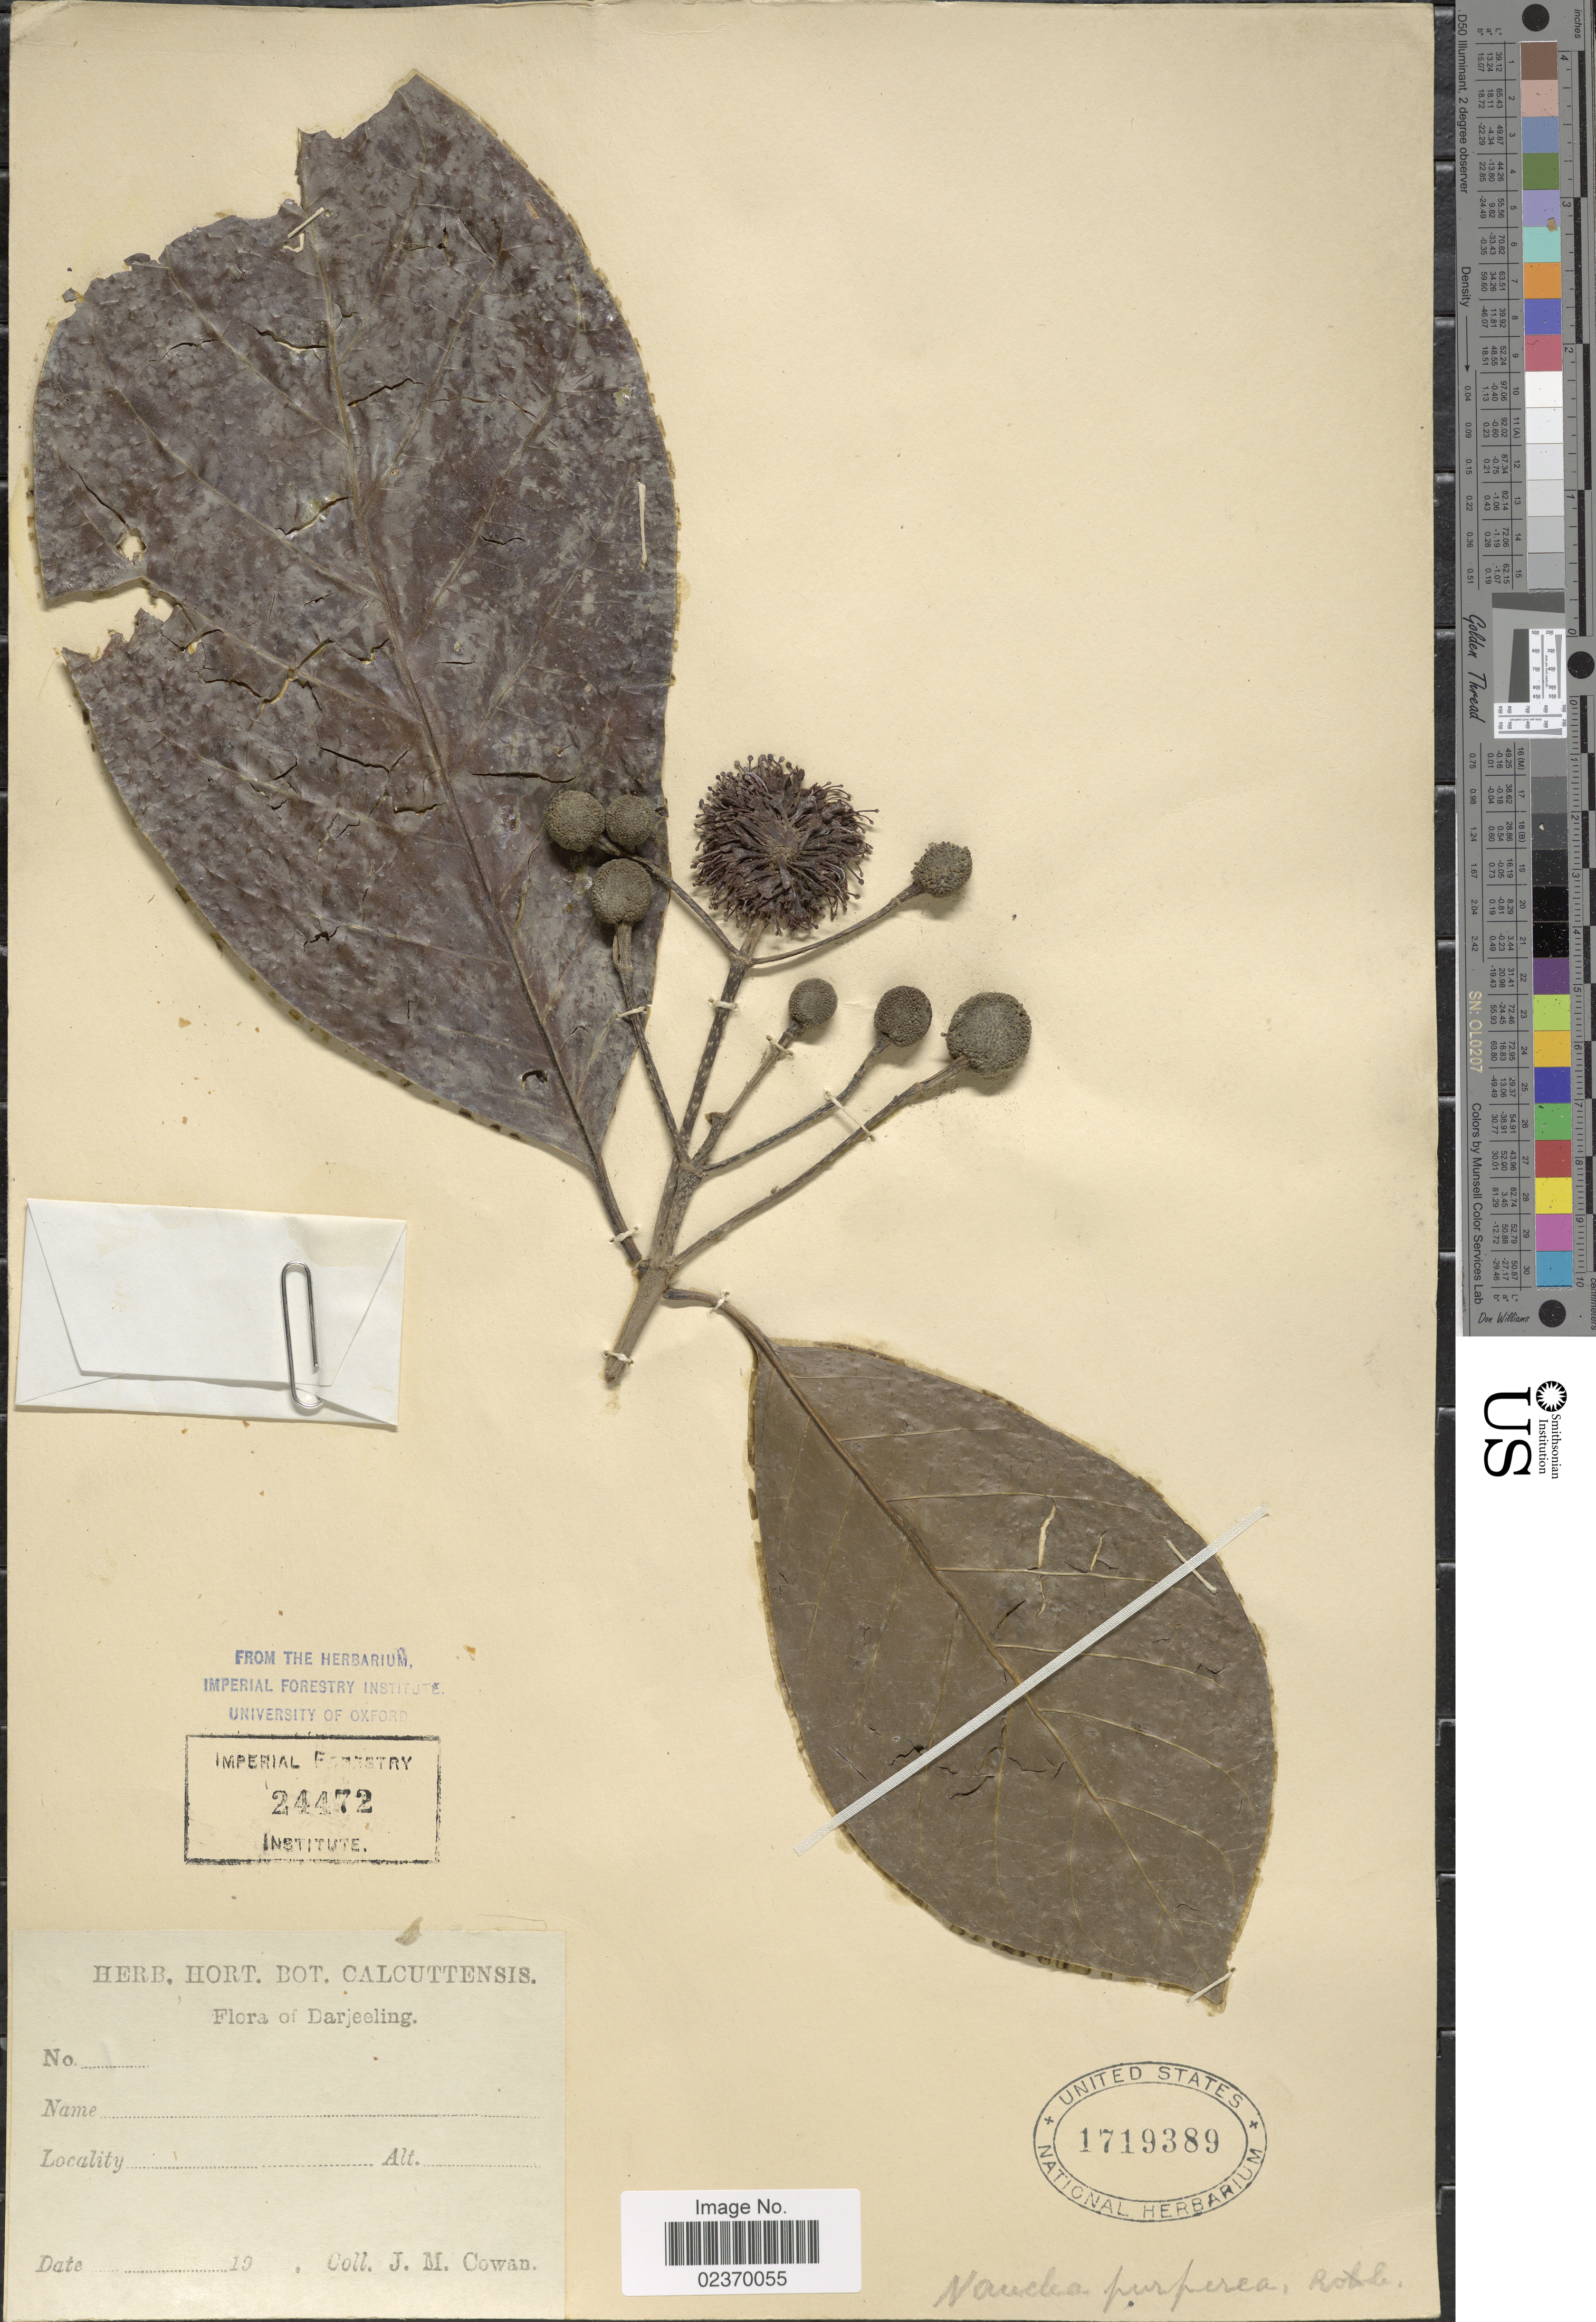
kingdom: Plantae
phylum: Tracheophyta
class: Magnoliopsida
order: Gentianales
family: Rubiaceae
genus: Neonauclea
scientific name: Neonauclea purpurea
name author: (Roxb.) Merr.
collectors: J. M. Cowan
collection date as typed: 19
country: India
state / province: West Bengal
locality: Darjeeling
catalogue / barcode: US 1719389